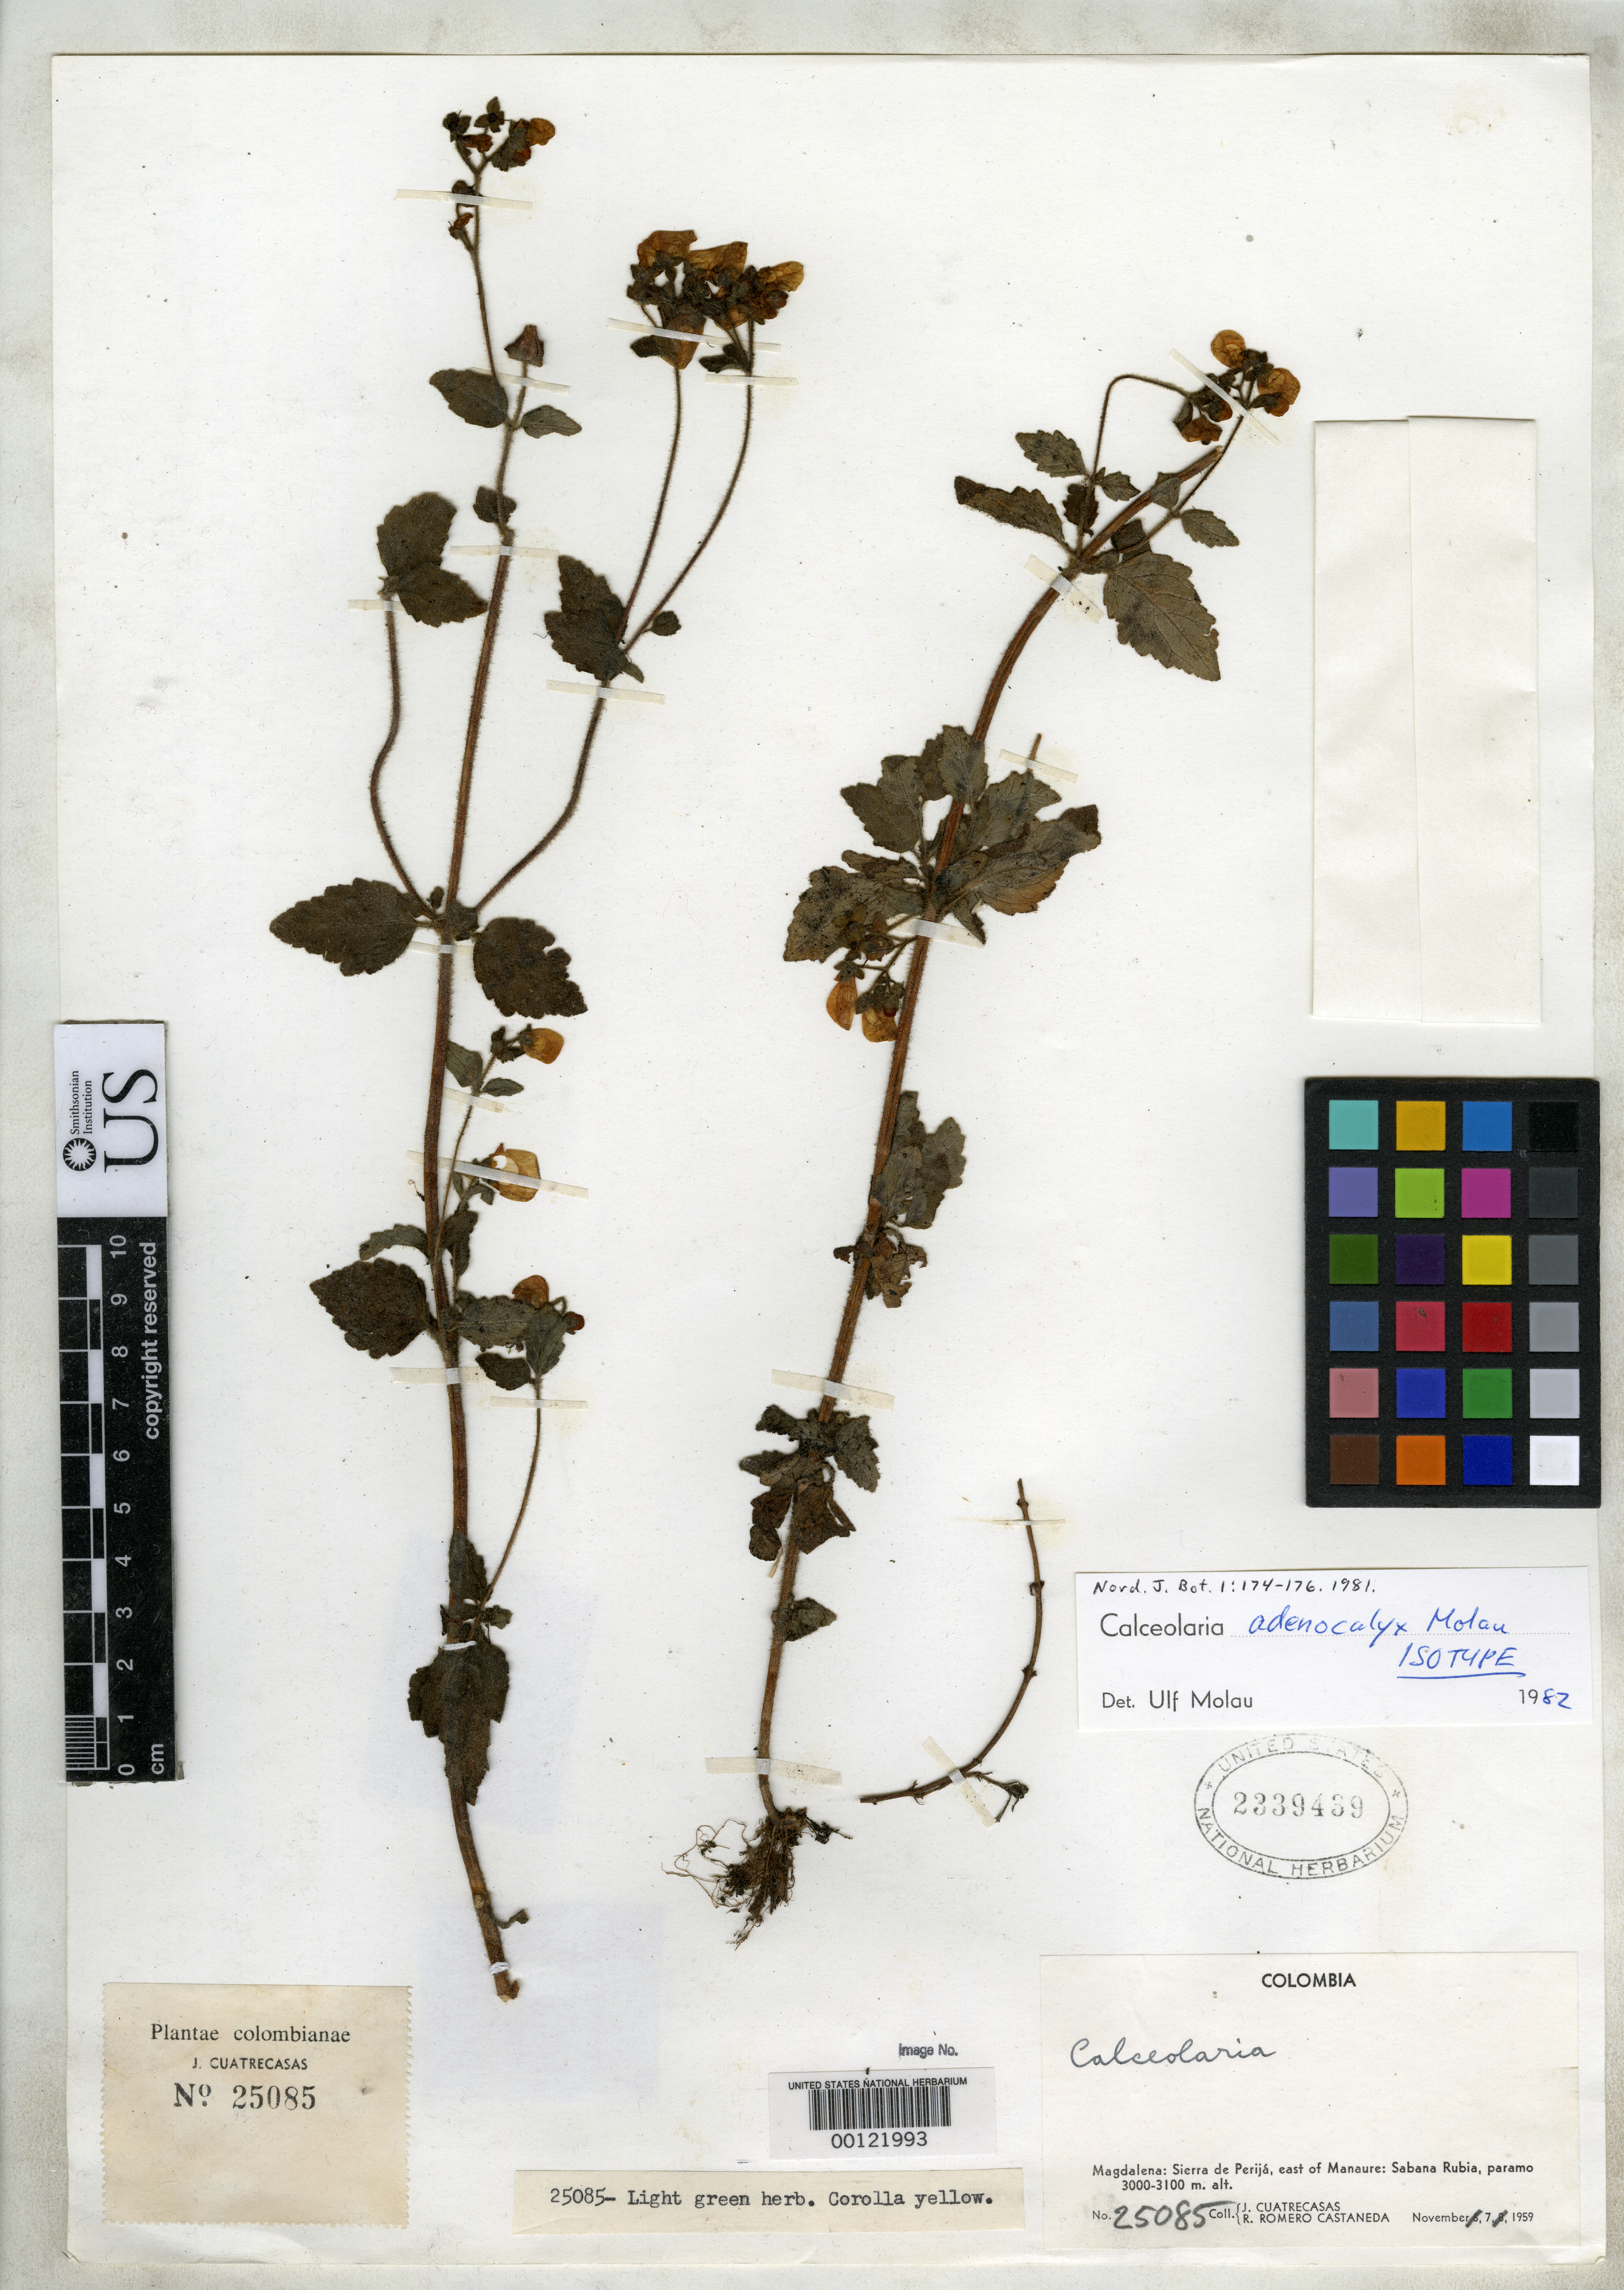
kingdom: Plantae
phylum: Tracheophyta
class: Magnoliopsida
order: Lamiales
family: Calceolariaceae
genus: Calceolaria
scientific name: Calceolaria adenocalyx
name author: Molau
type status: Isotype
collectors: J. Cuatrecasas & R. Romero Castañeda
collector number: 25085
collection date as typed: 07 Nov 1959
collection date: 1959-11-07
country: Colombia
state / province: Magdalena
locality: Sierra de Perija, E of Manaure: Sabana Rubia.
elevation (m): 3000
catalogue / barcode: US 2339439